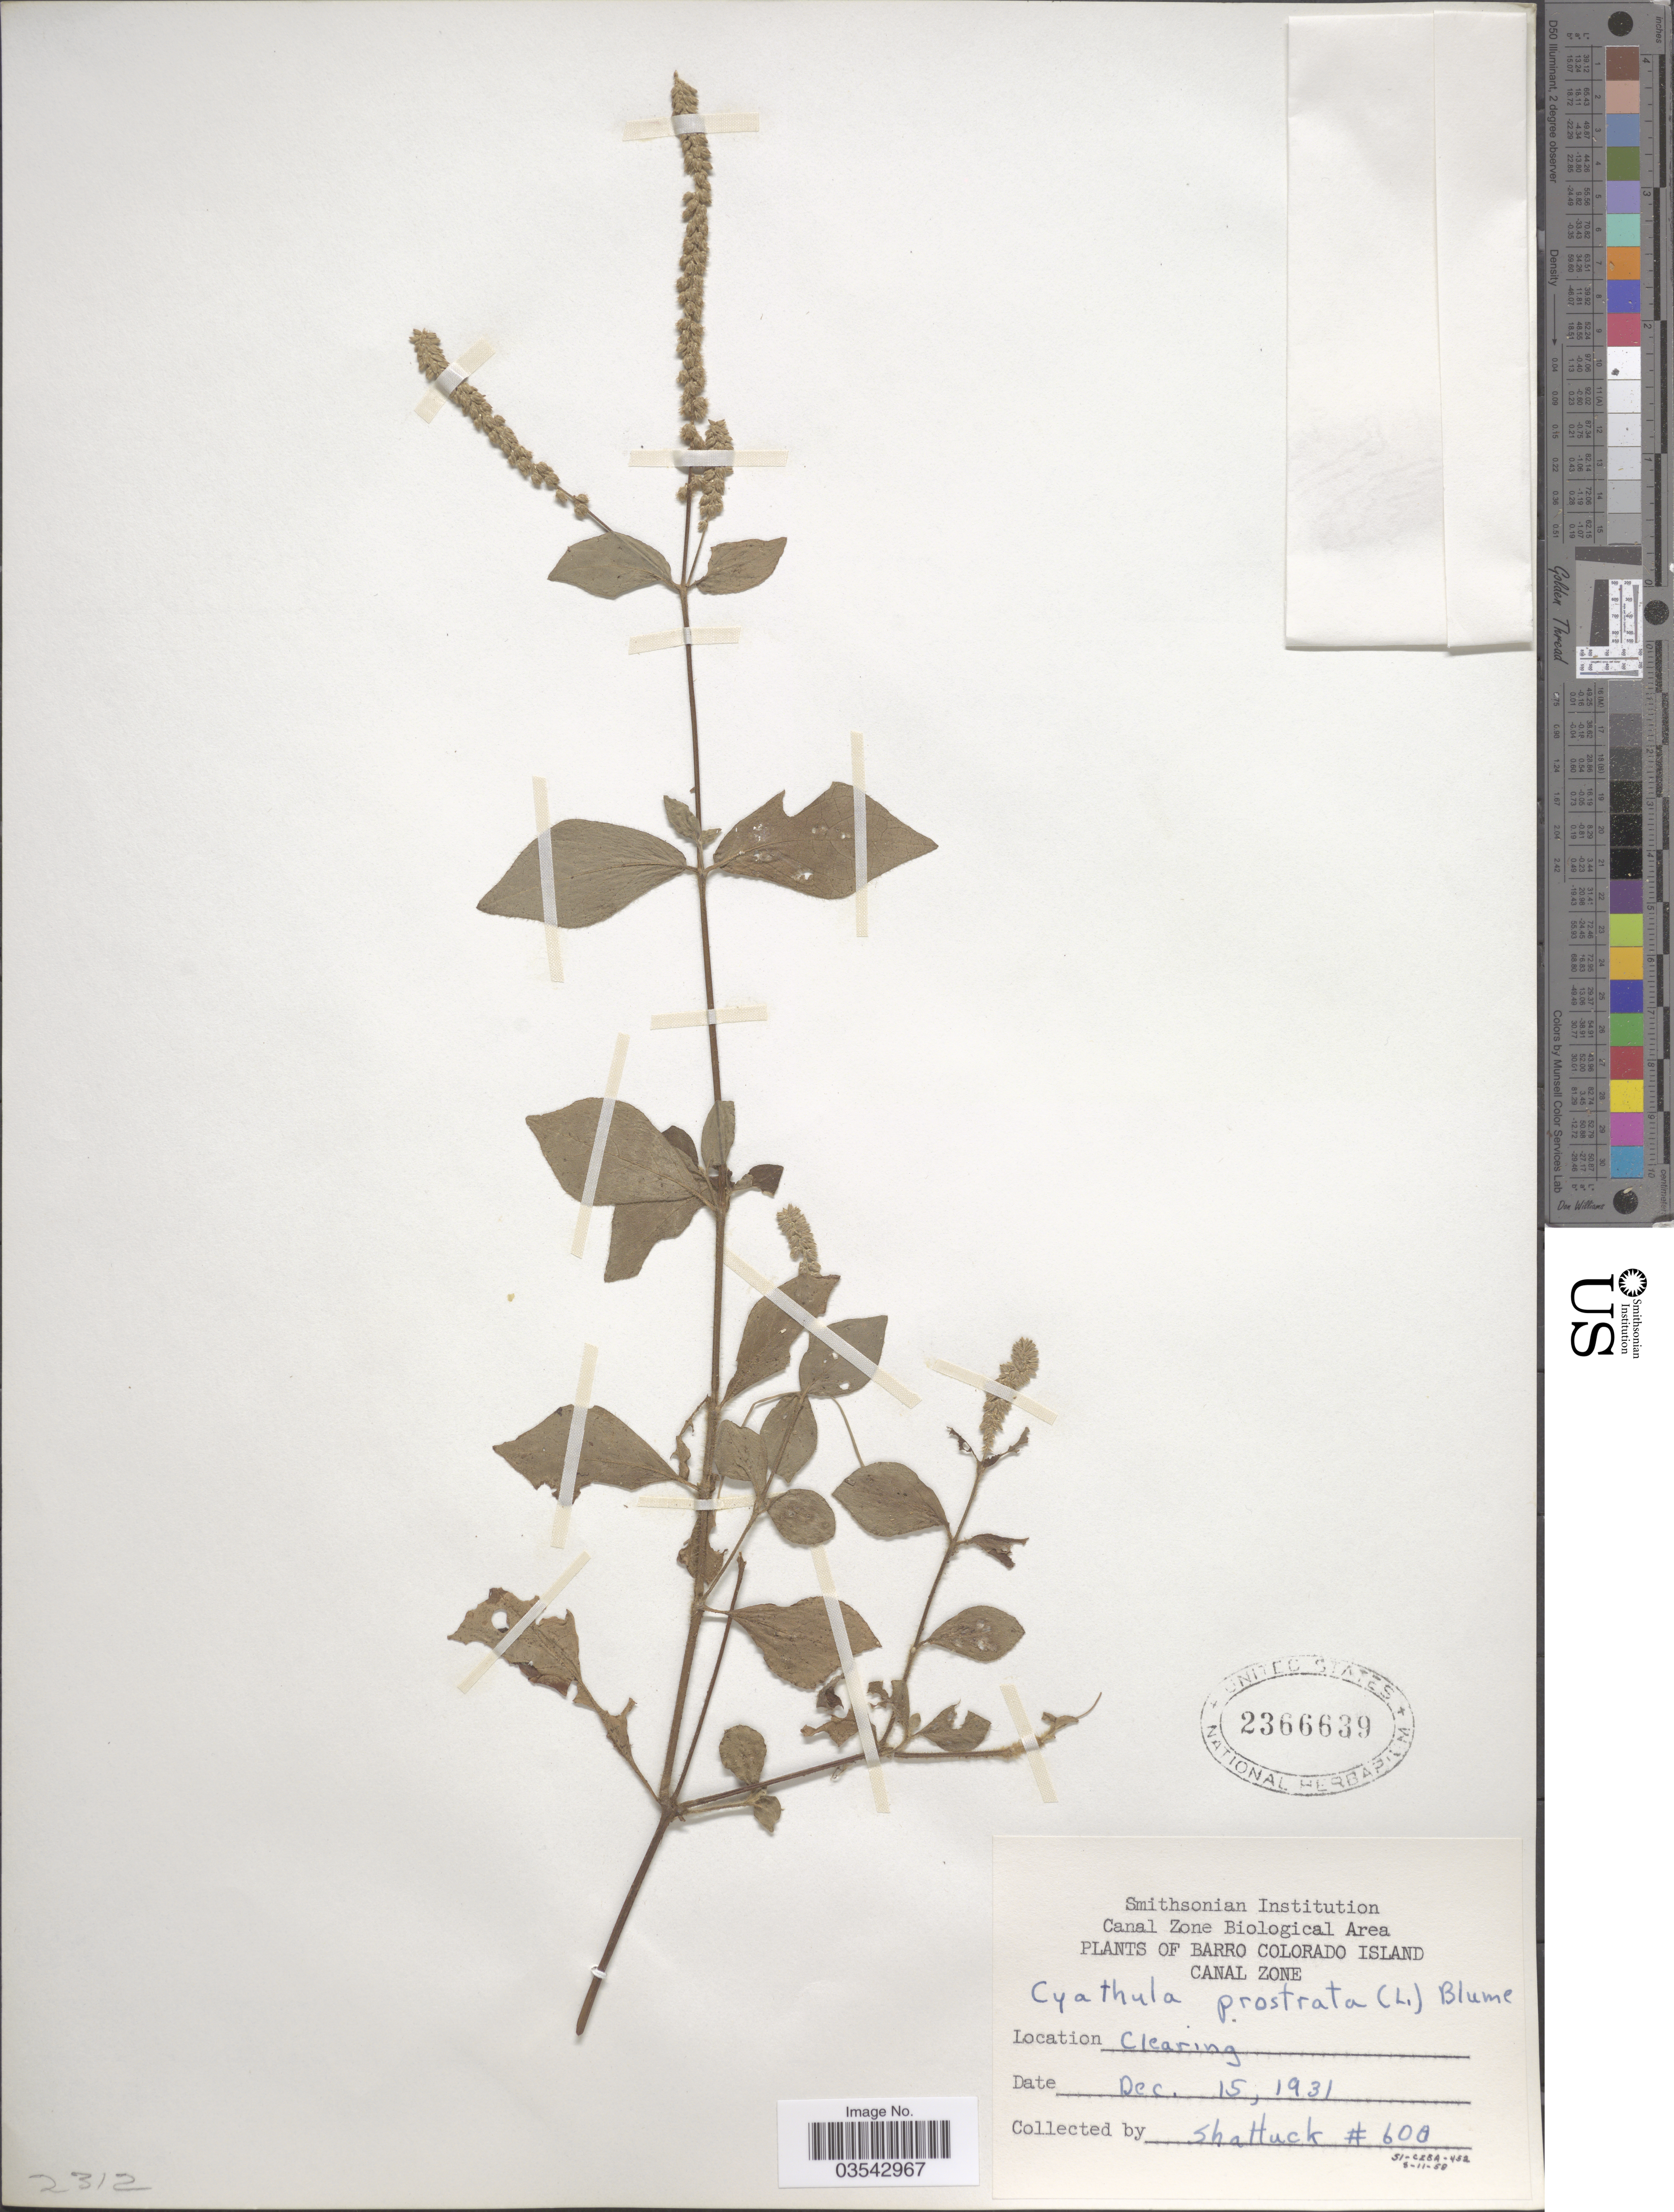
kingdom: Plantae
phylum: Tracheophyta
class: Magnoliopsida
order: Caryophyllales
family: Amaranthaceae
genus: Cyathula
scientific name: Cyathula prostrata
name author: (L.) Blume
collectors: Shattuck, --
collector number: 608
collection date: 1931-12-15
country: Panama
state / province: Panamá Oeste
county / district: Canal Zone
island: Barro Colorado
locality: Barro Colorado Island. Canal Zone. Clearing.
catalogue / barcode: US 2366639